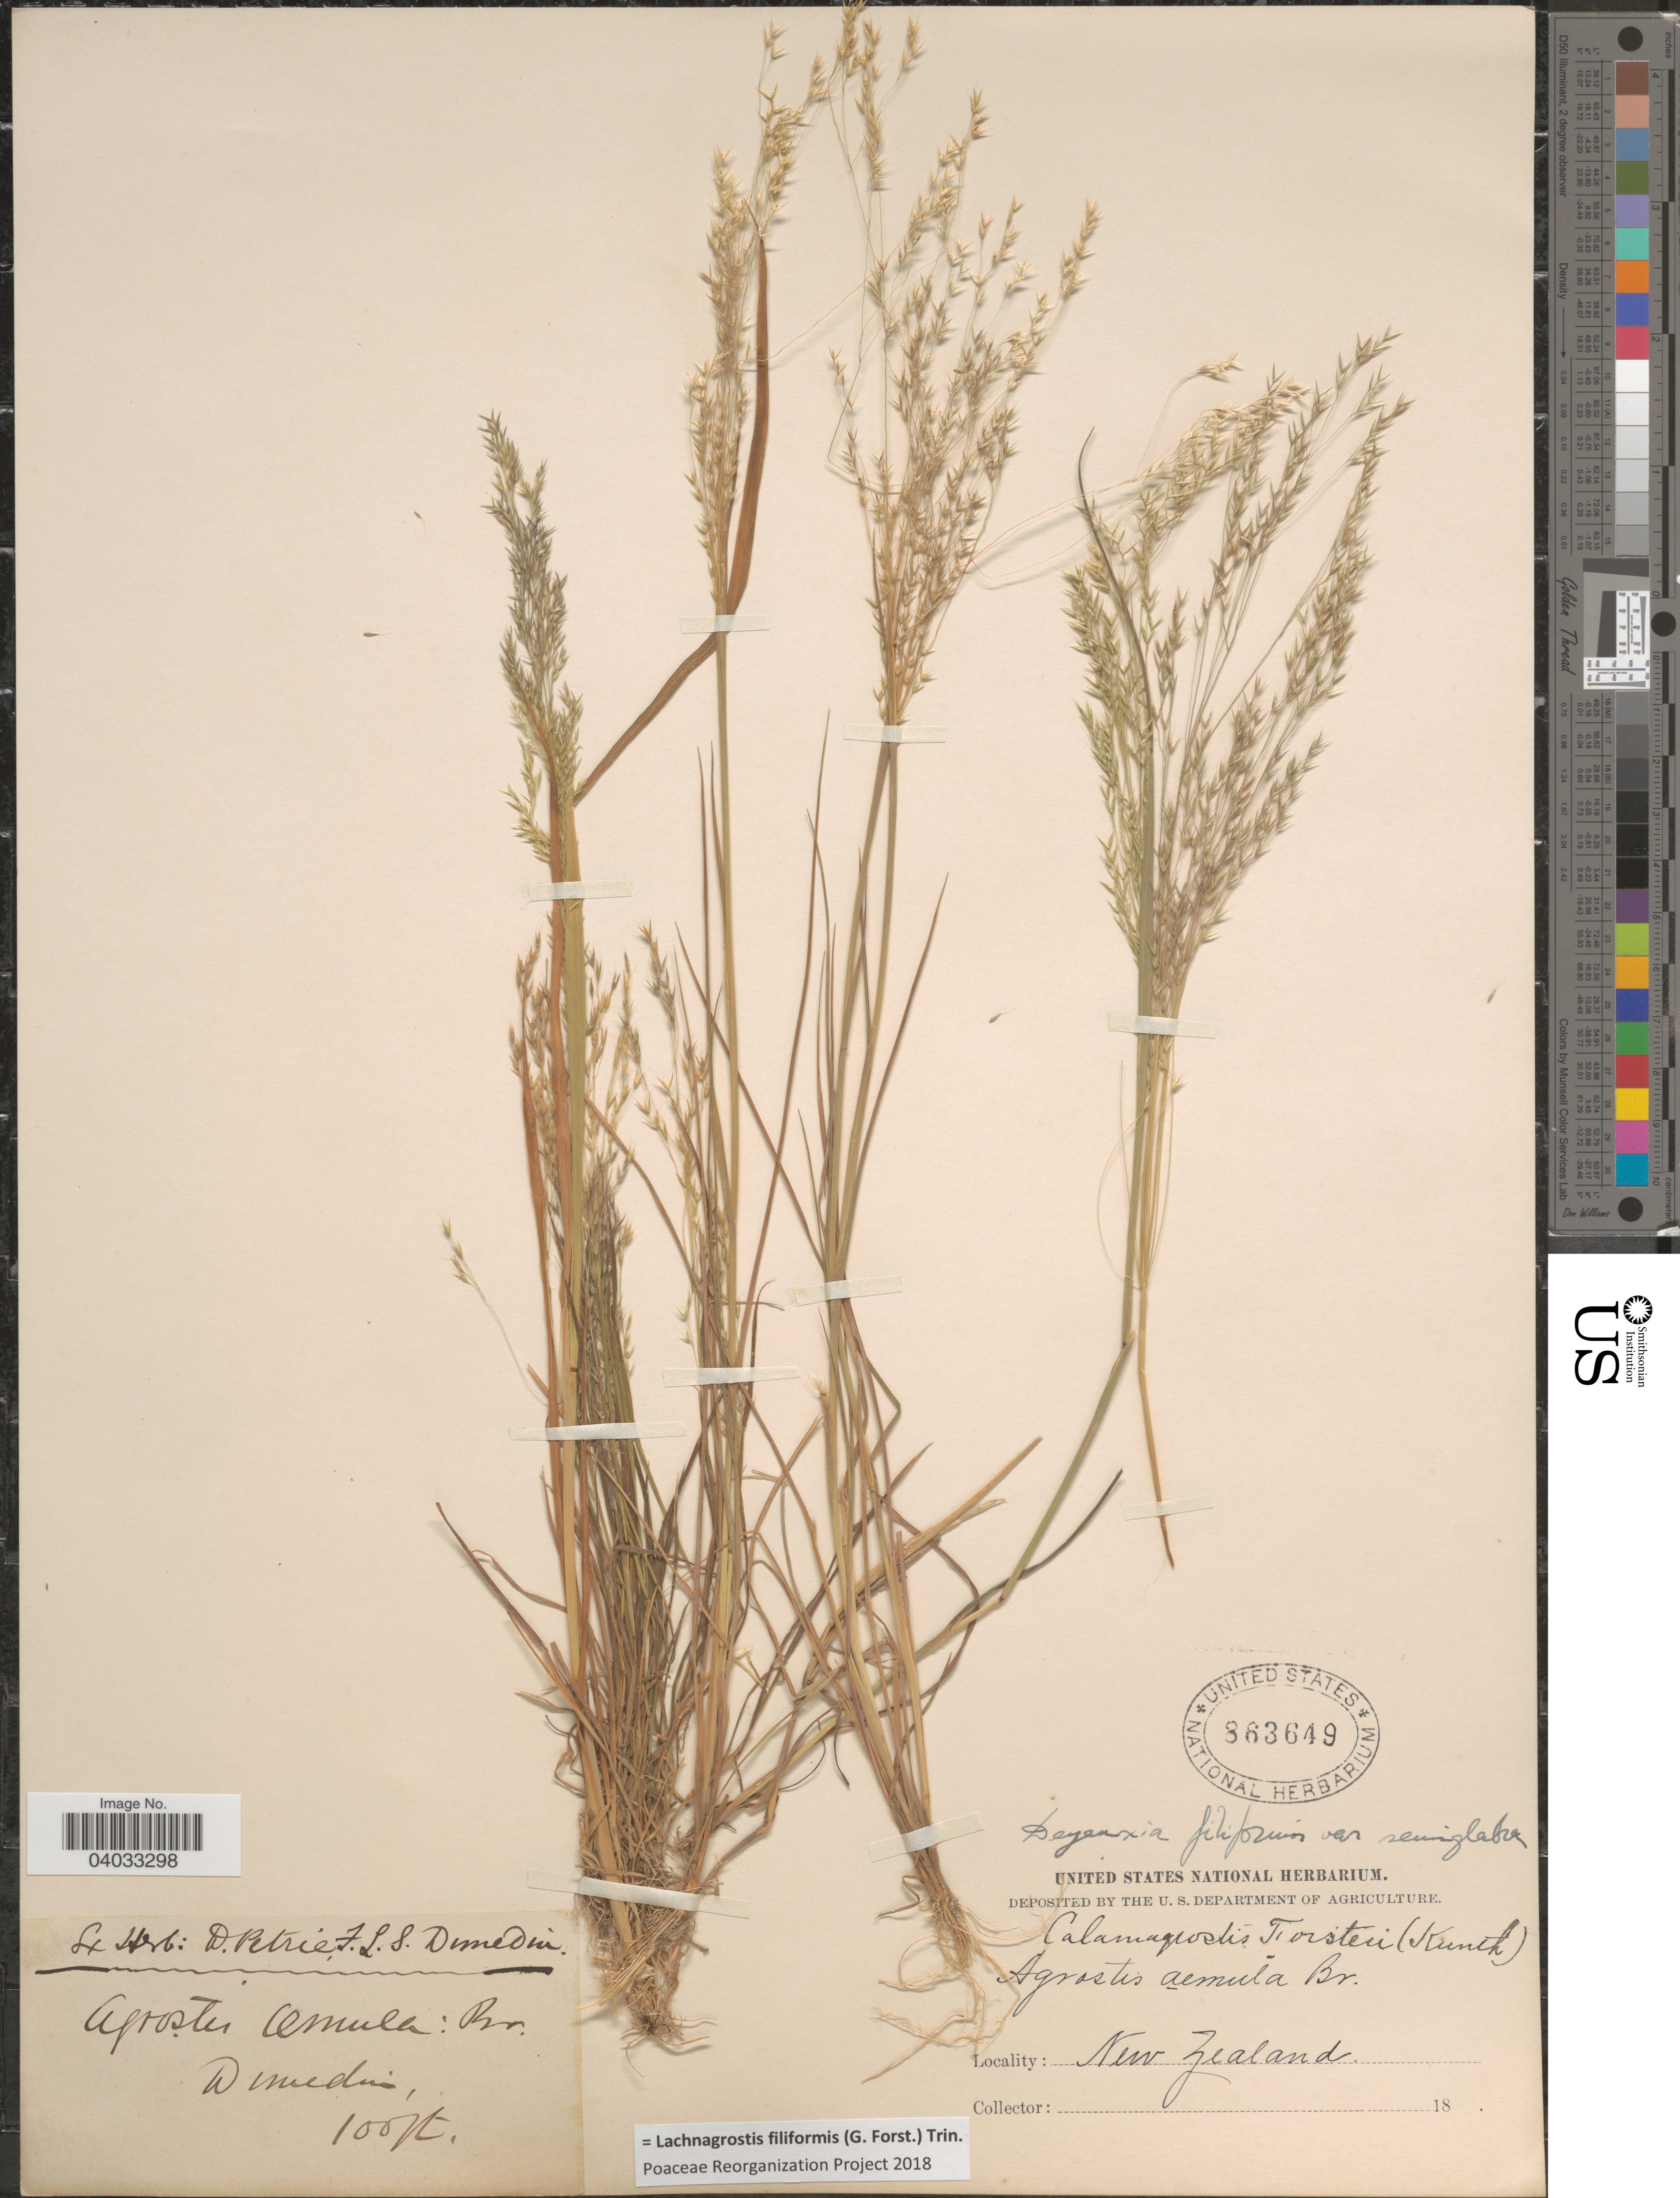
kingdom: Plantae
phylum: Tracheophyta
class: Liliopsida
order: Poales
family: Poaceae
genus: Lachnagrostis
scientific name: Lachnagrostis filiformis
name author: (J.R. Forst.) Trin.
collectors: Ex Herb. D. Petrie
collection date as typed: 18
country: New Zealand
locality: Dunedin.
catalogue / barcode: US 863649